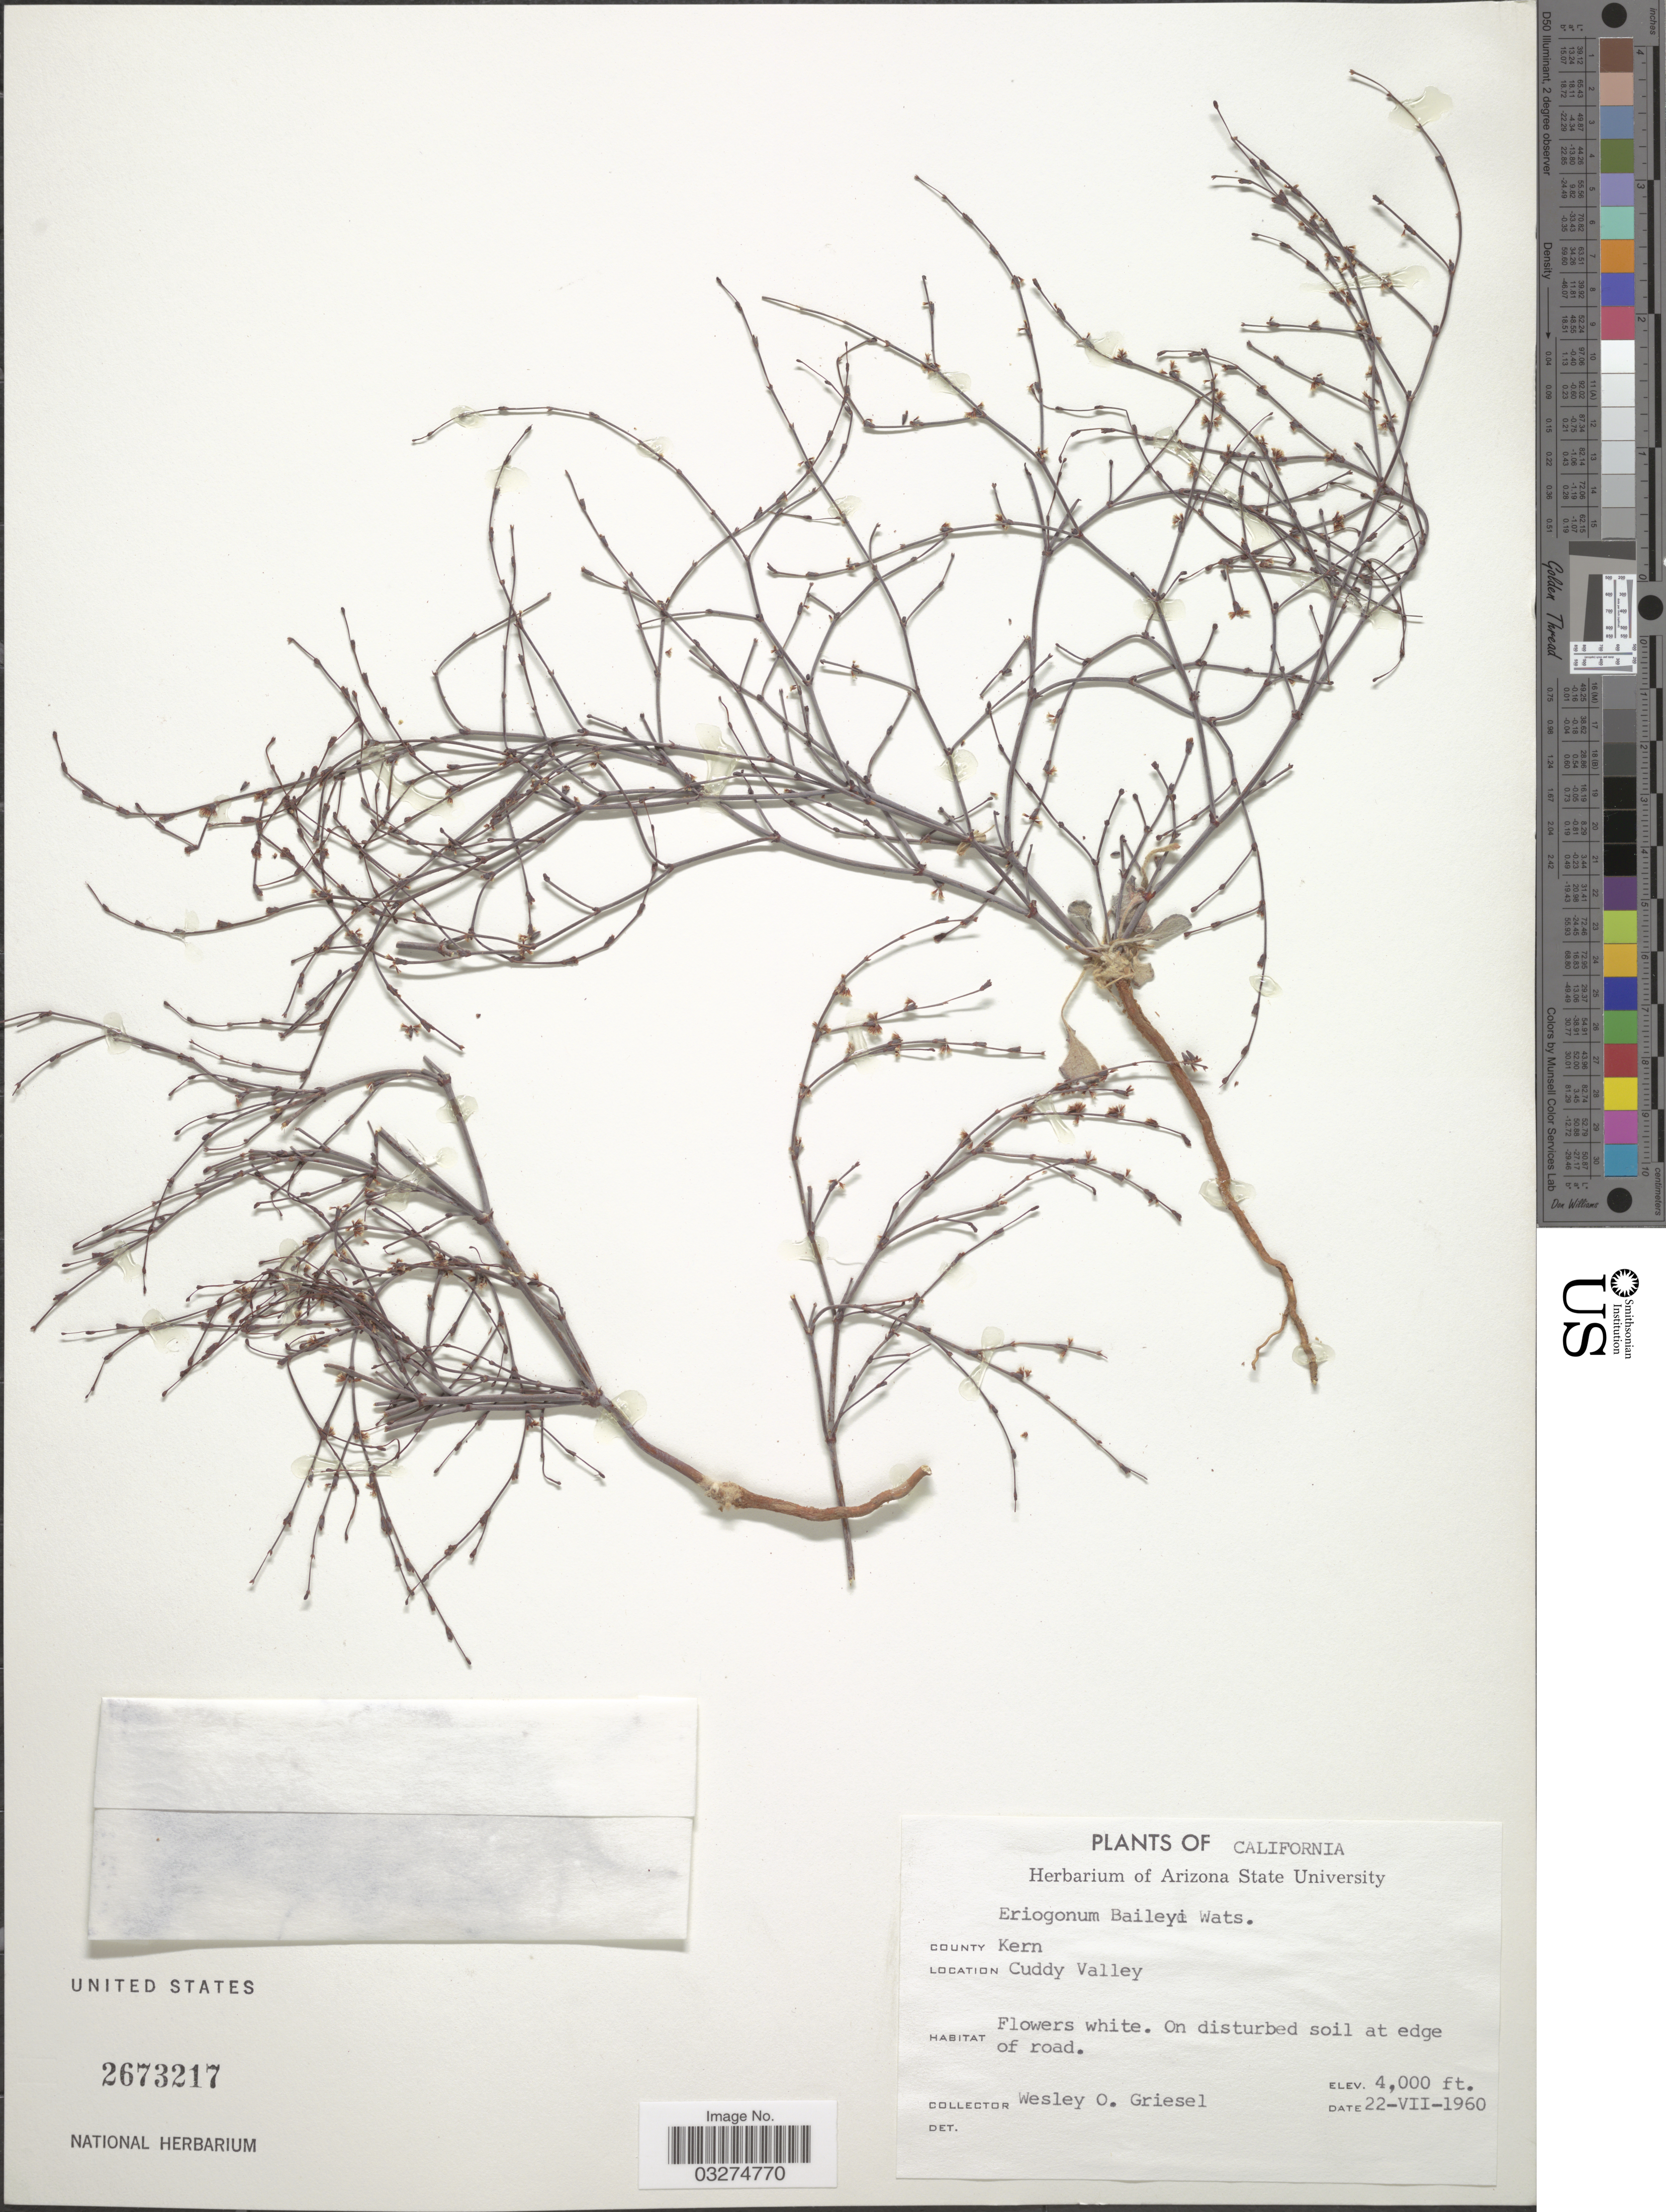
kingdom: Plantae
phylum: Tracheophyta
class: Magnoliopsida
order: Caryophyllales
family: Polygonaceae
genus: Eriogonum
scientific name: Eriogonum baileyi var. baileyi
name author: S. Watson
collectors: W. O. Griesel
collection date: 1960-07-22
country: United States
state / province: California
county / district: Kern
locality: County Kern. Cuddy Valley.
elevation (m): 1219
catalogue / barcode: US 2673217